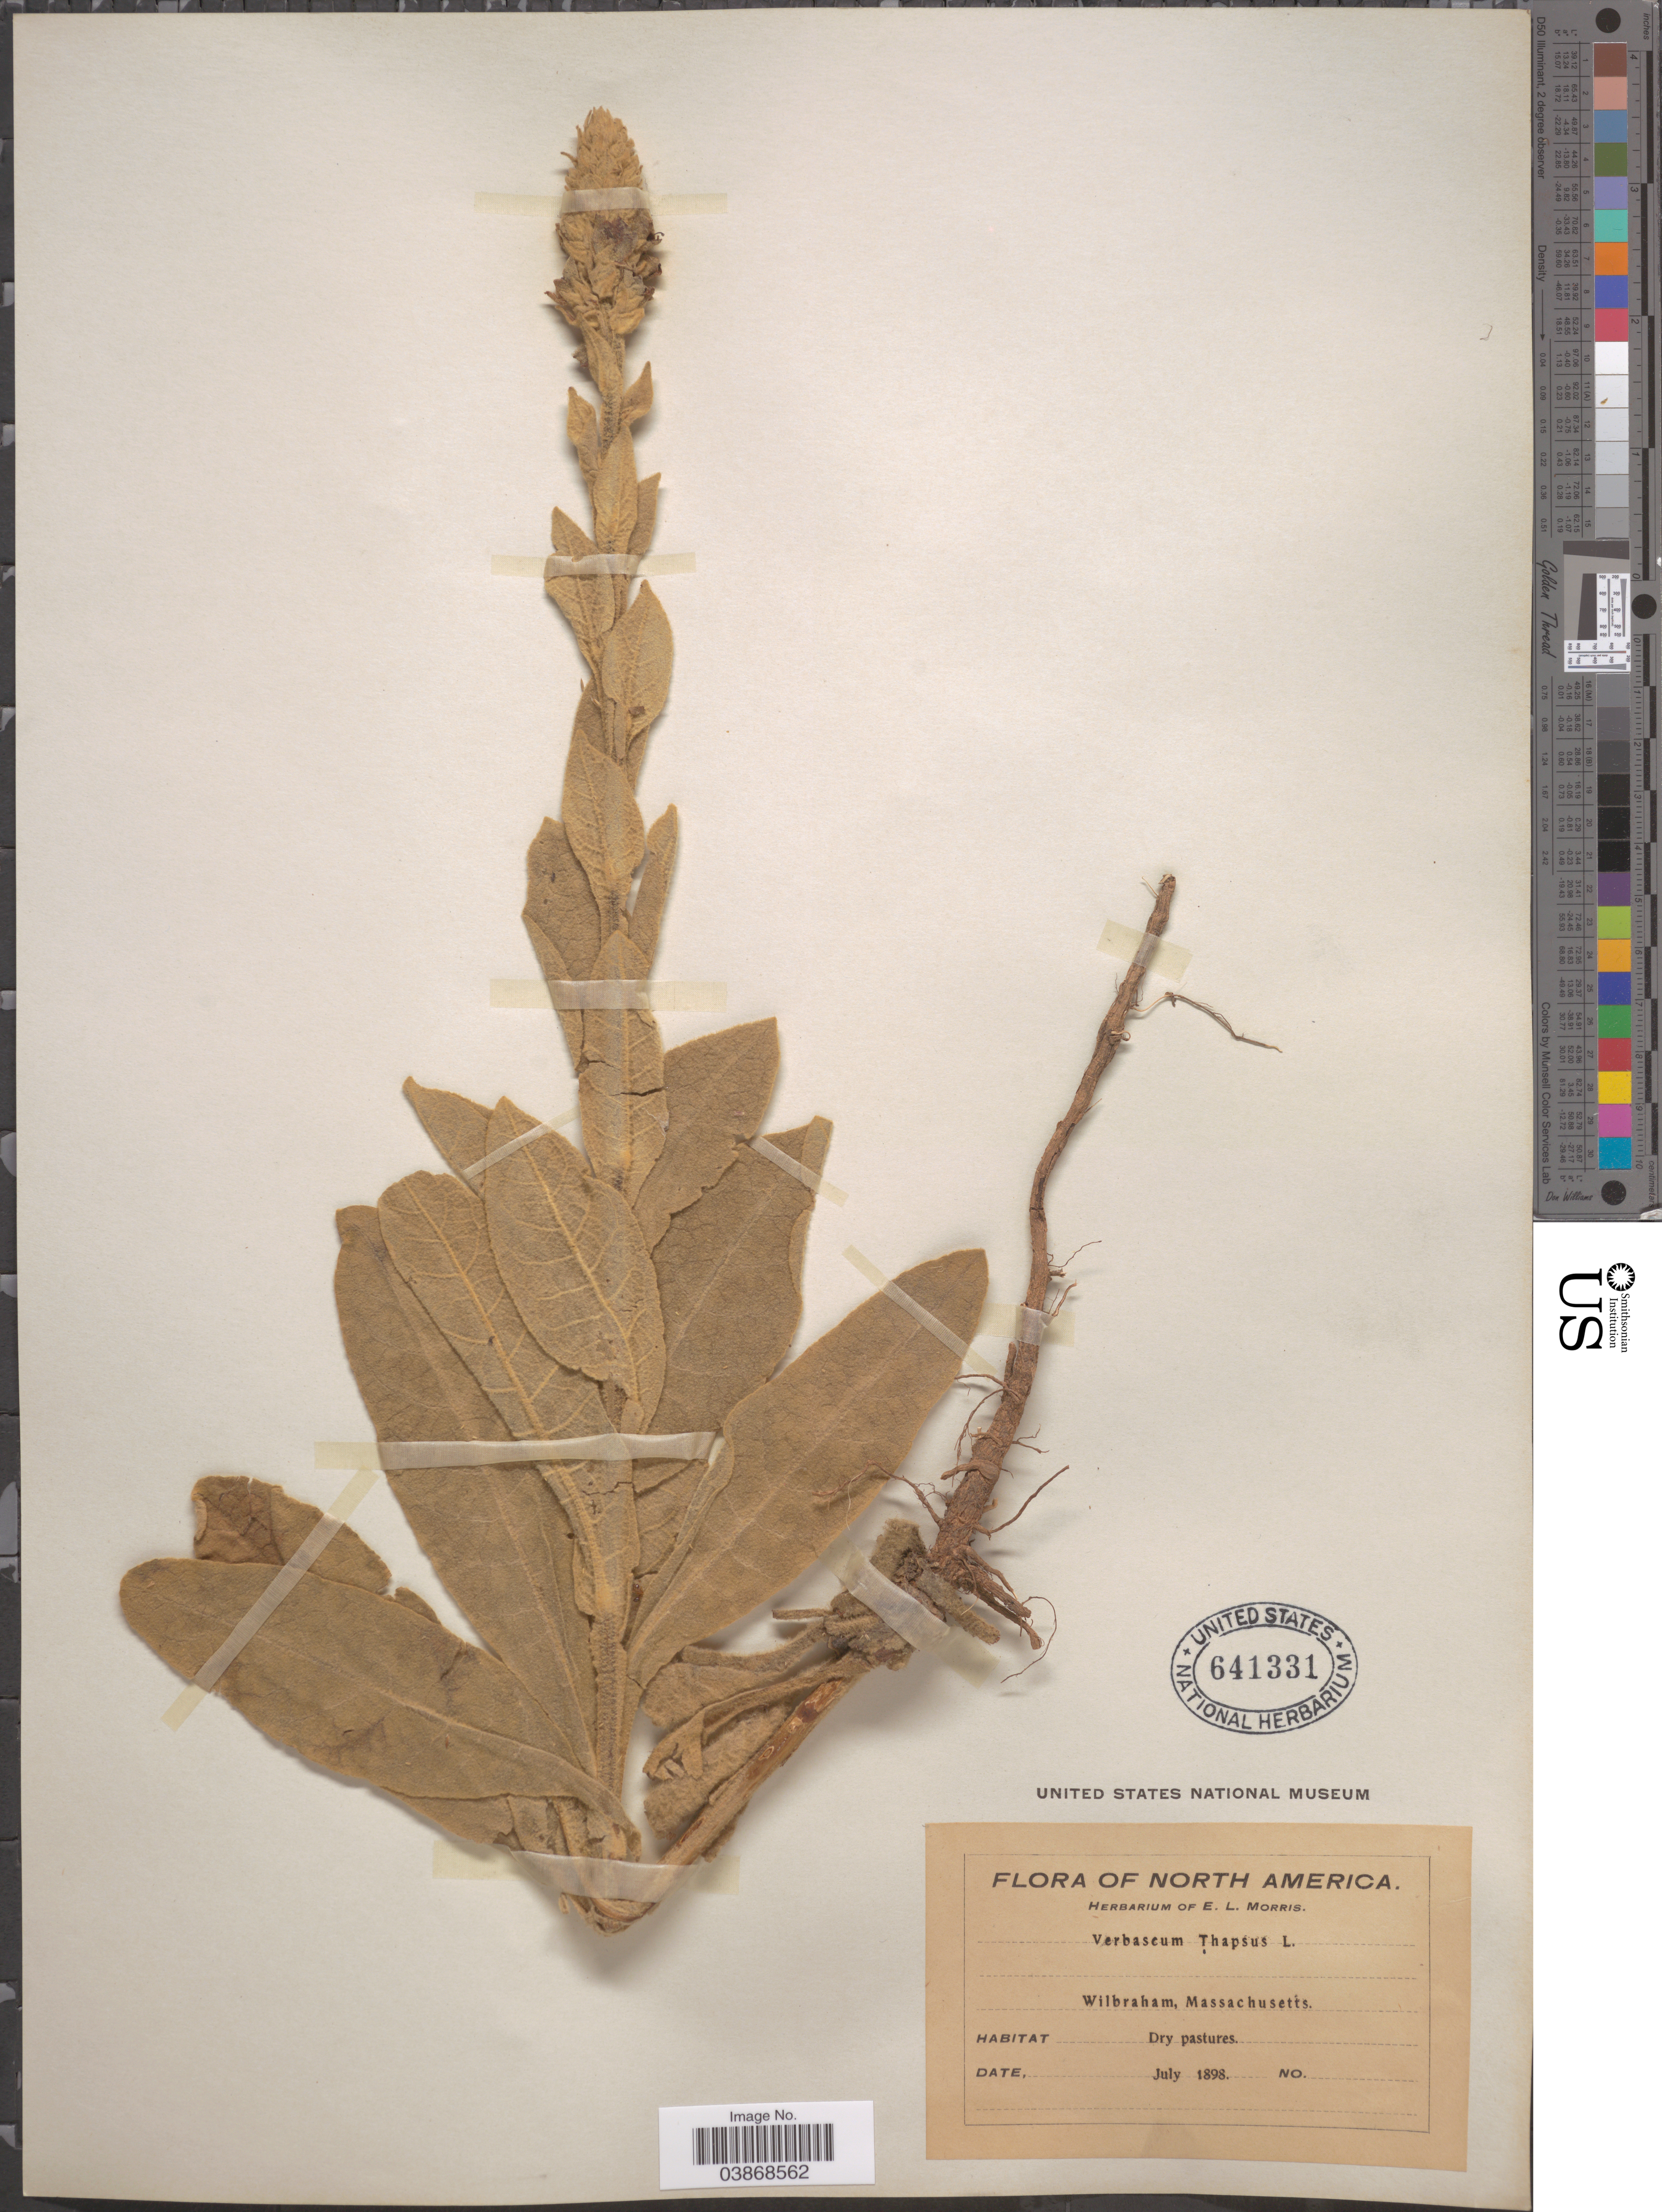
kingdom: Plantae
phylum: Tracheophyta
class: Magnoliopsida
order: Lamiales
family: Scrophulariaceae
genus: Verbascum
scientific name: Verbascum thapsus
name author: L.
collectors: ex herb. E.L. Morris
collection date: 1898-07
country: United States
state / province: Massachusetts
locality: Wilbraham.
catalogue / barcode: US 641331